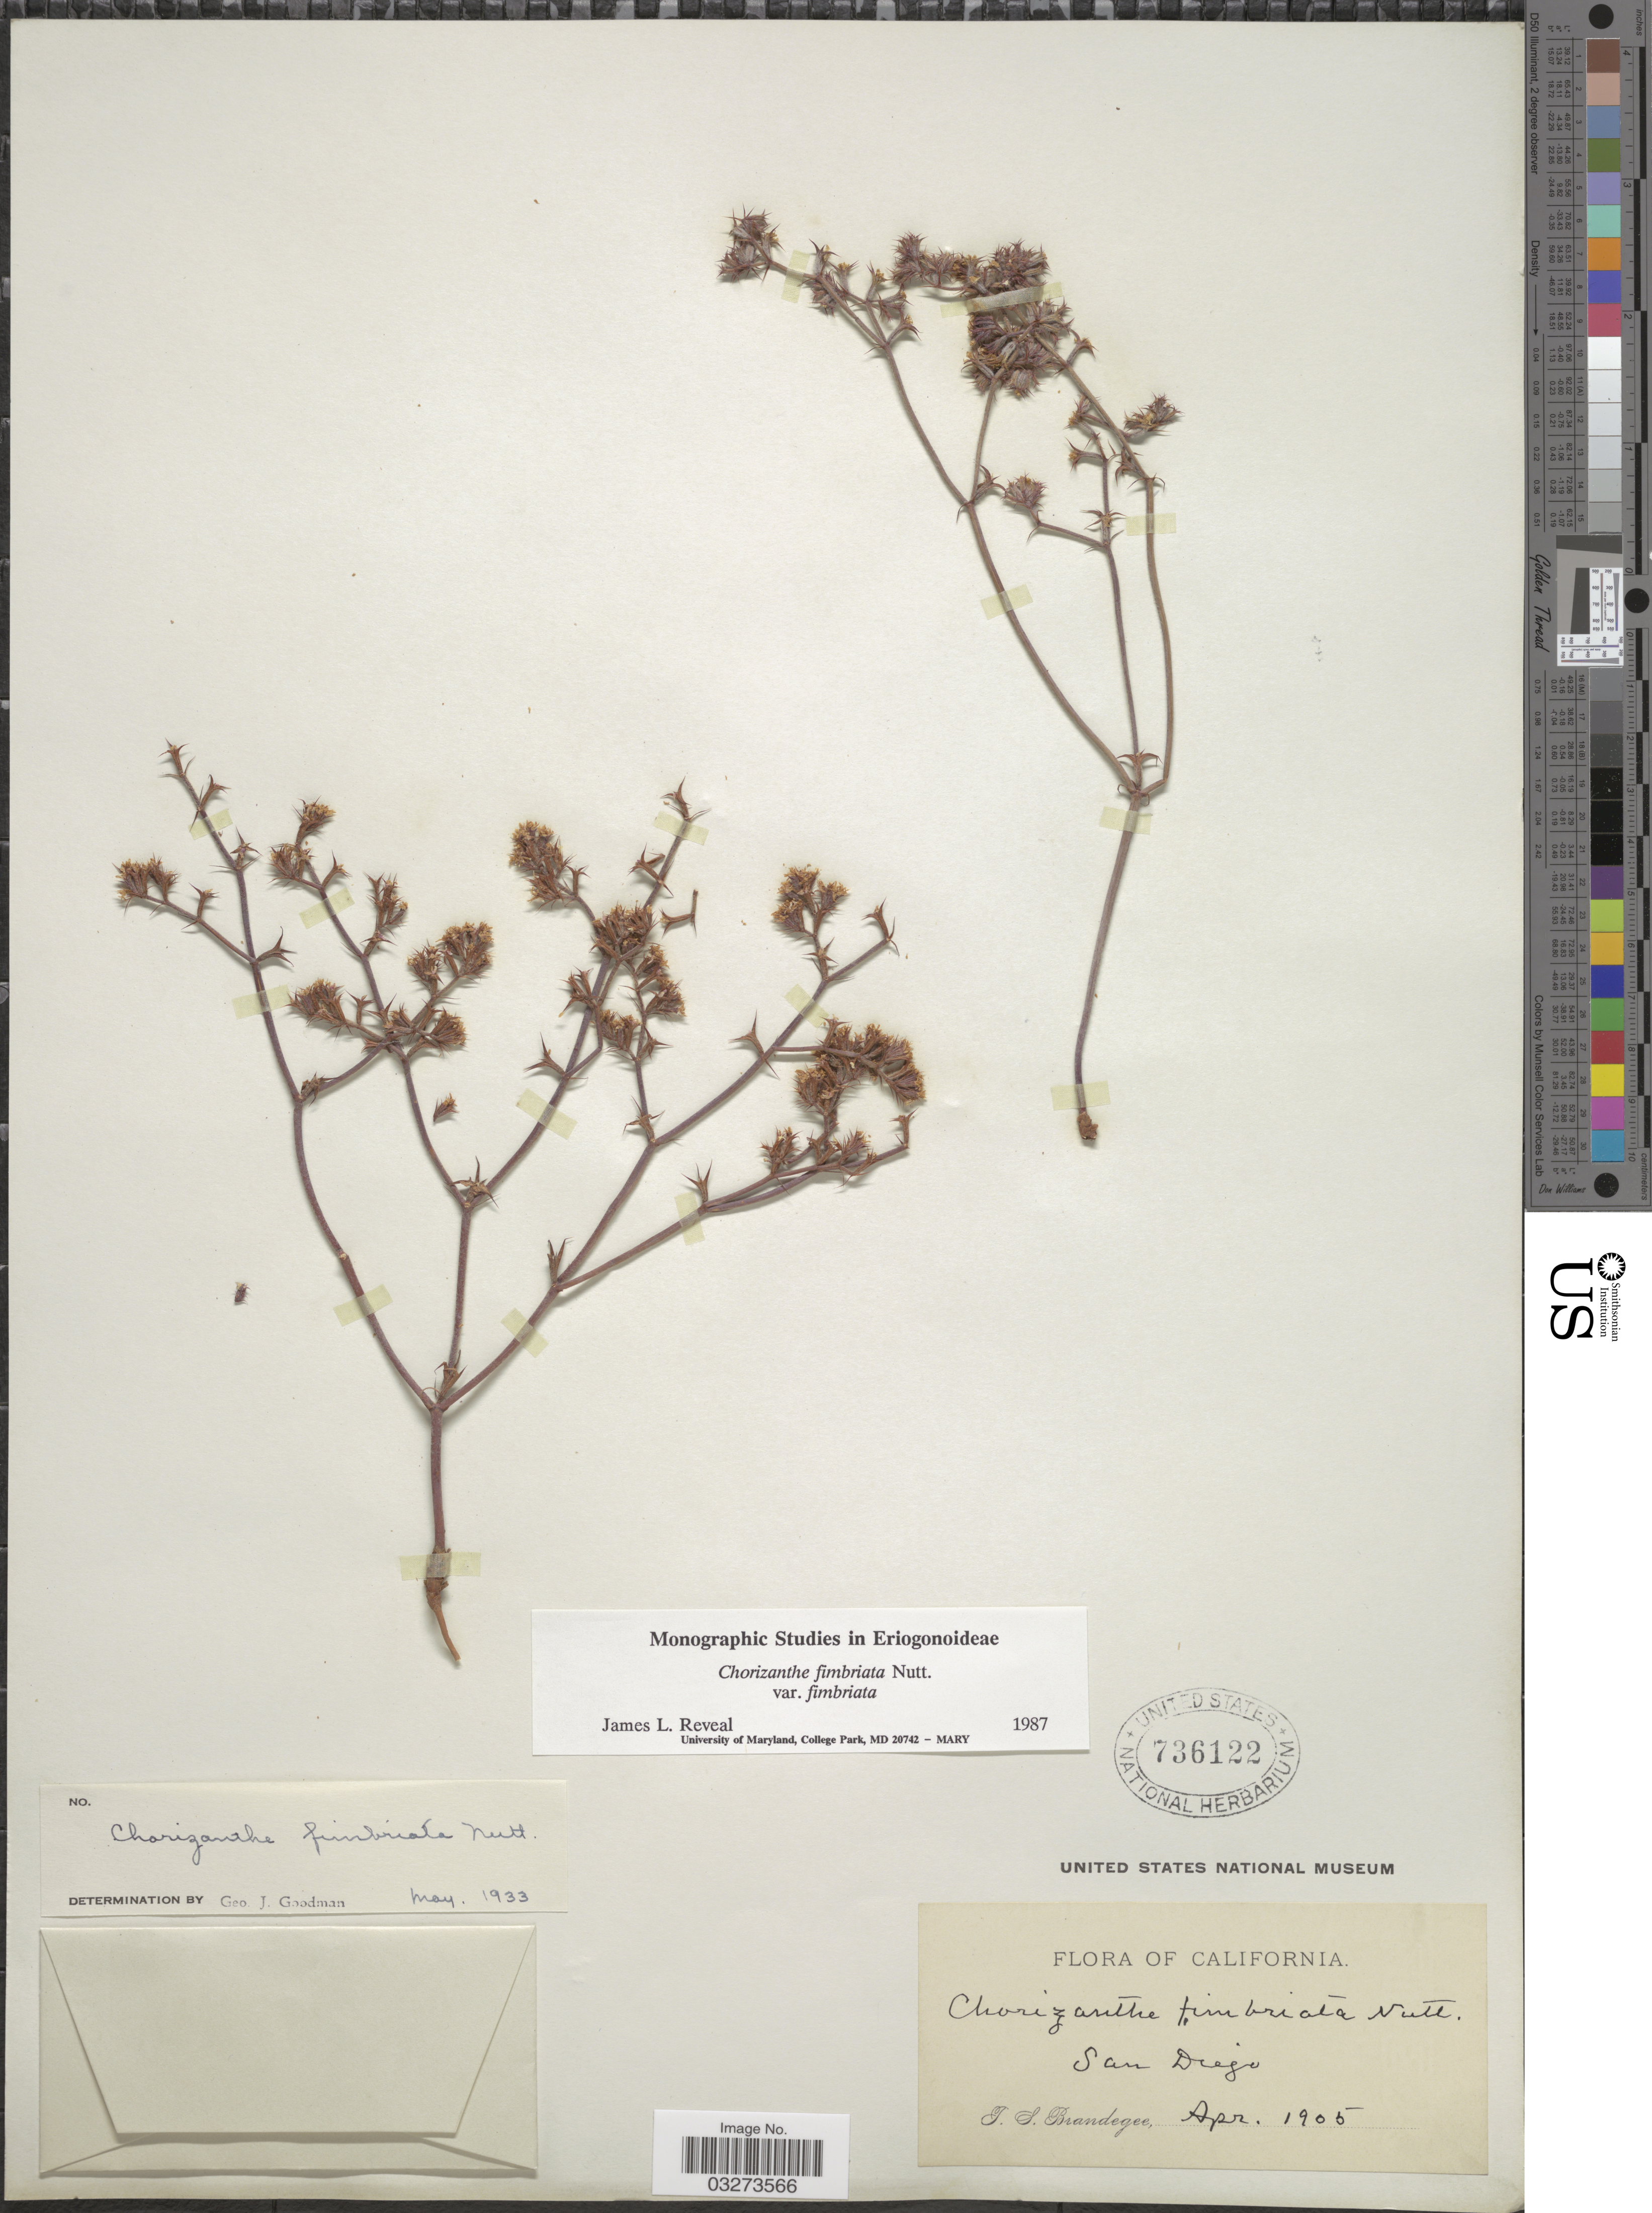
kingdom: Plantae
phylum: Tracheophyta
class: Magnoliopsida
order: Caryophyllales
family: Polygonaceae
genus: Chorizanthe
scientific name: Chorizanthe fimbriata var. fimbriata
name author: Nutt.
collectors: T. S. Brandegee (herbarium)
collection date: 1905-04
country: United States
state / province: California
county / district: San Diego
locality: San Diego.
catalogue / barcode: US 736122